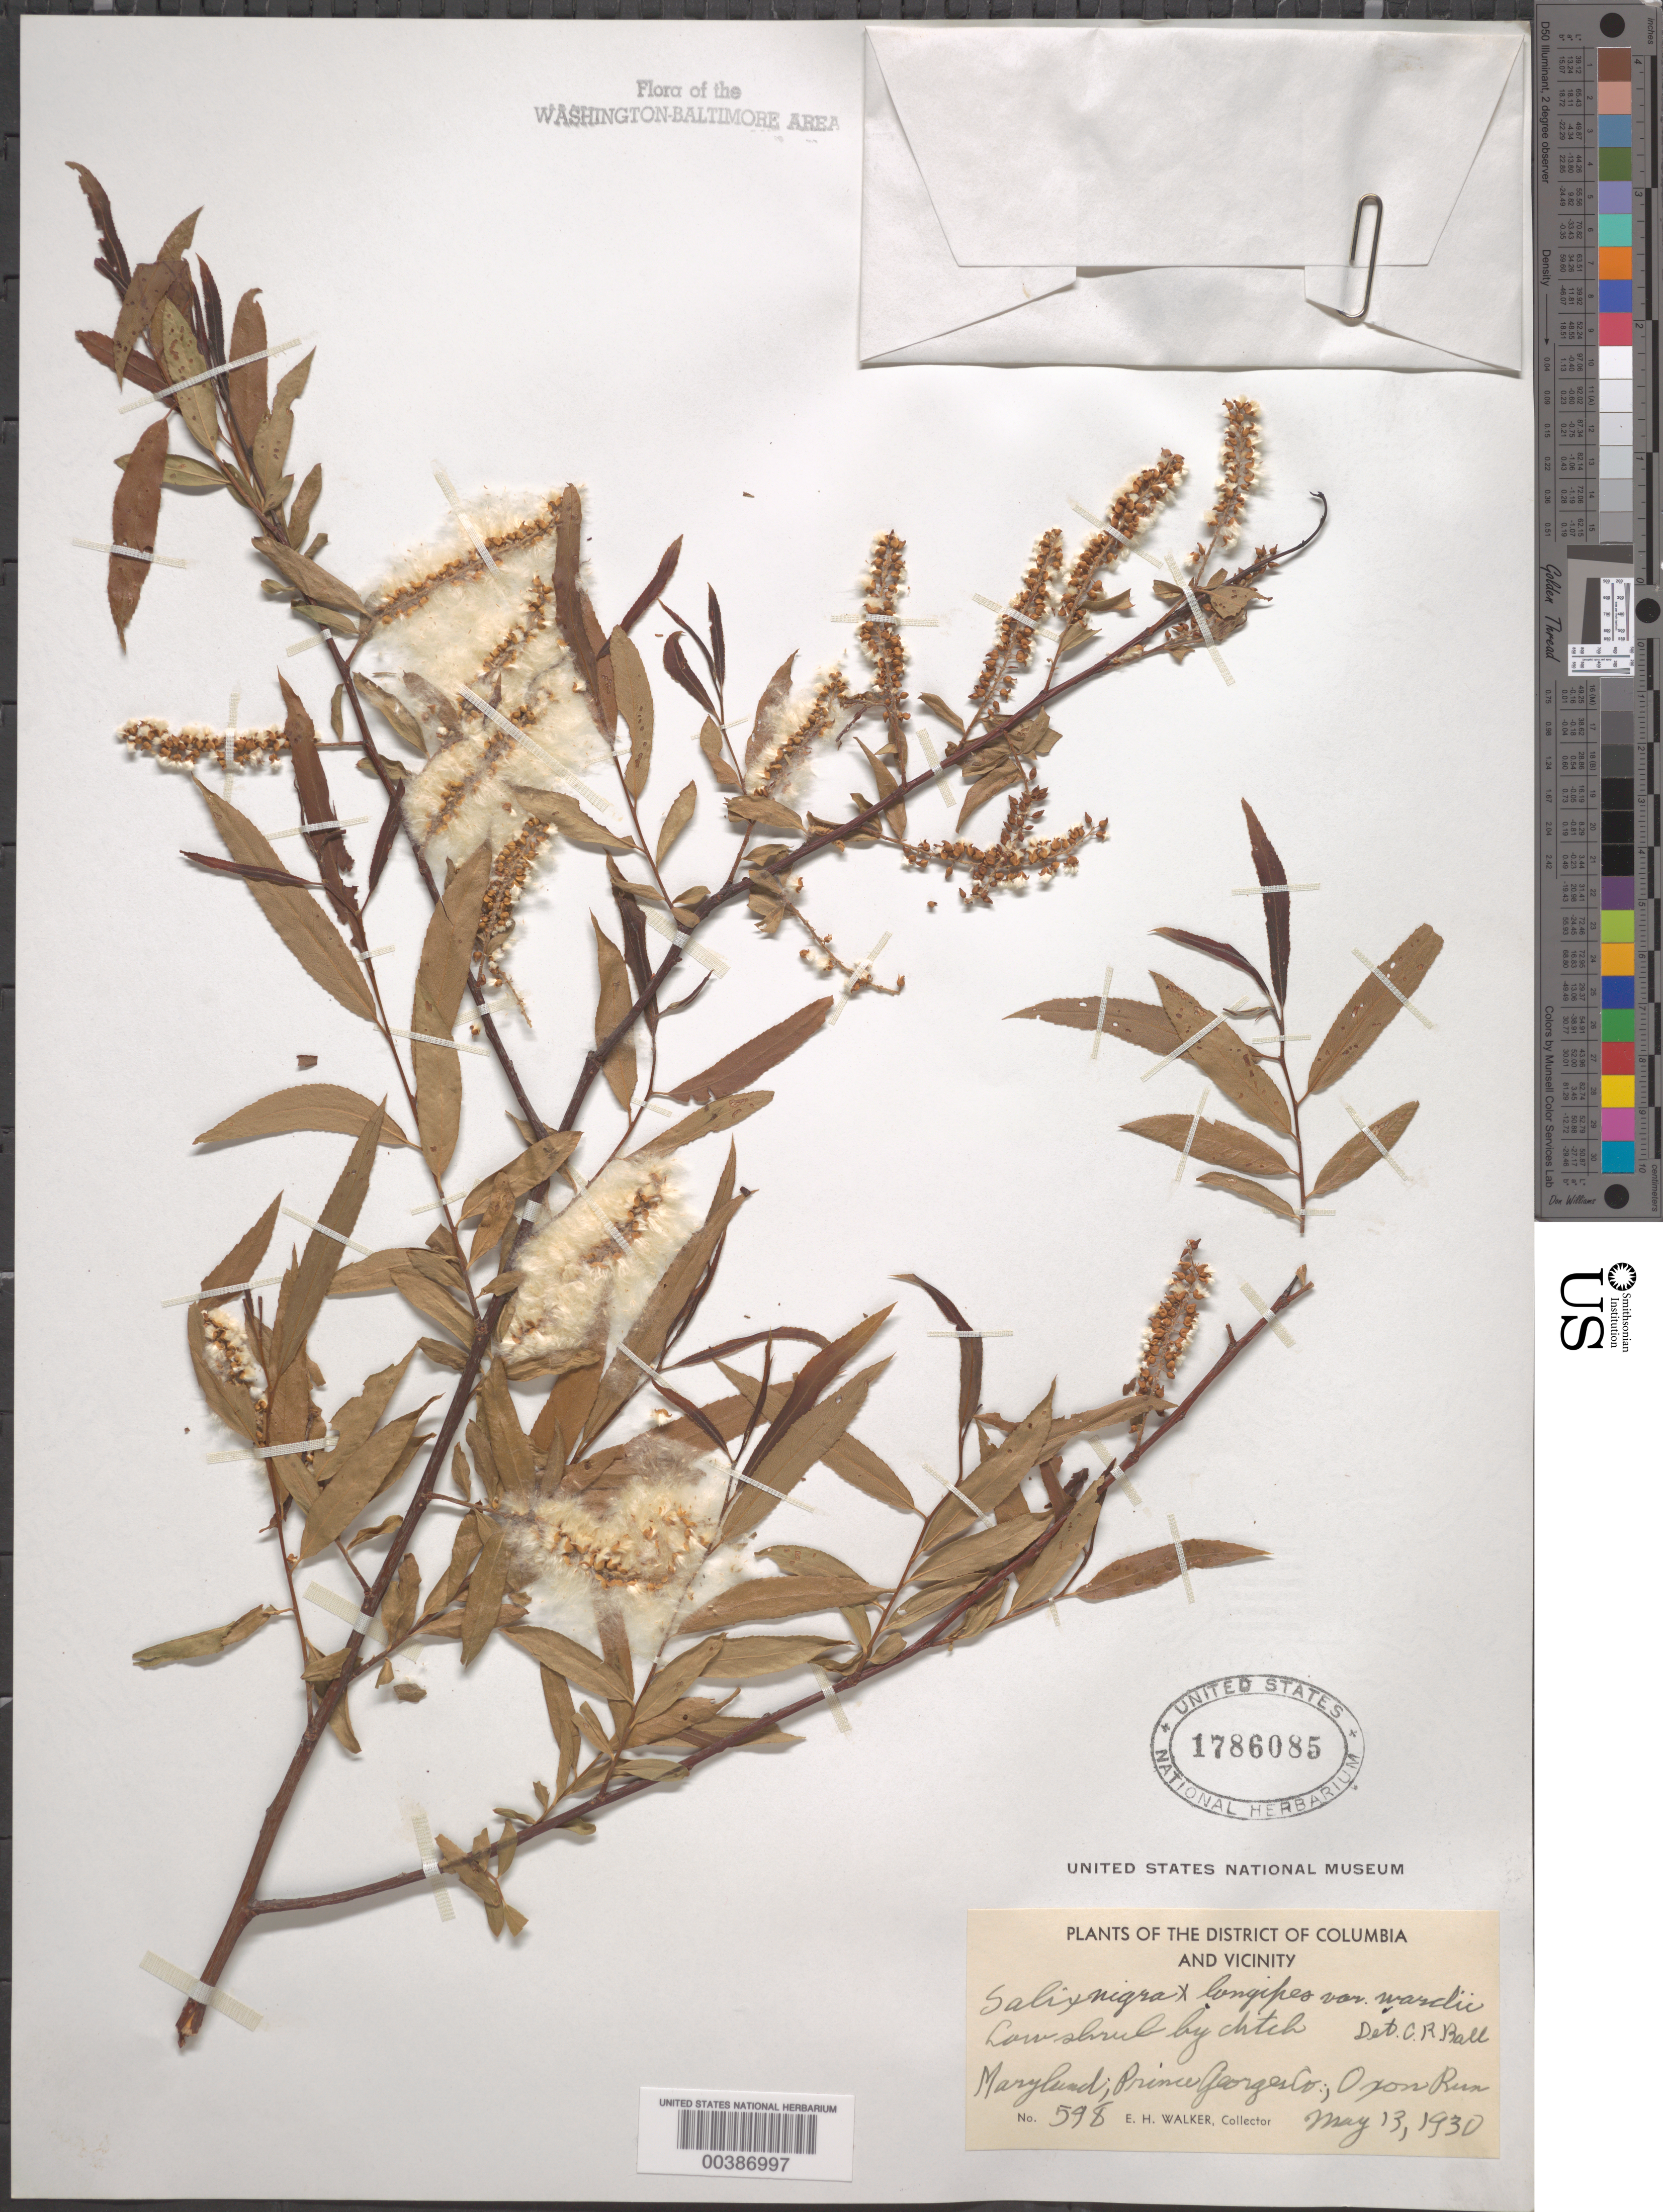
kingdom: Plantae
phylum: Tracheophyta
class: Magnoliopsida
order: Malpighiales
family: Salicaceae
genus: Salix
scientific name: Salix nigra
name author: Marshall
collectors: E. H. Walker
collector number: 598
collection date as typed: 13 May 1930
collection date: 1930-05-13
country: United States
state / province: Maryland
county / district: Prince George's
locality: Oxon Run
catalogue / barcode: US 1786085